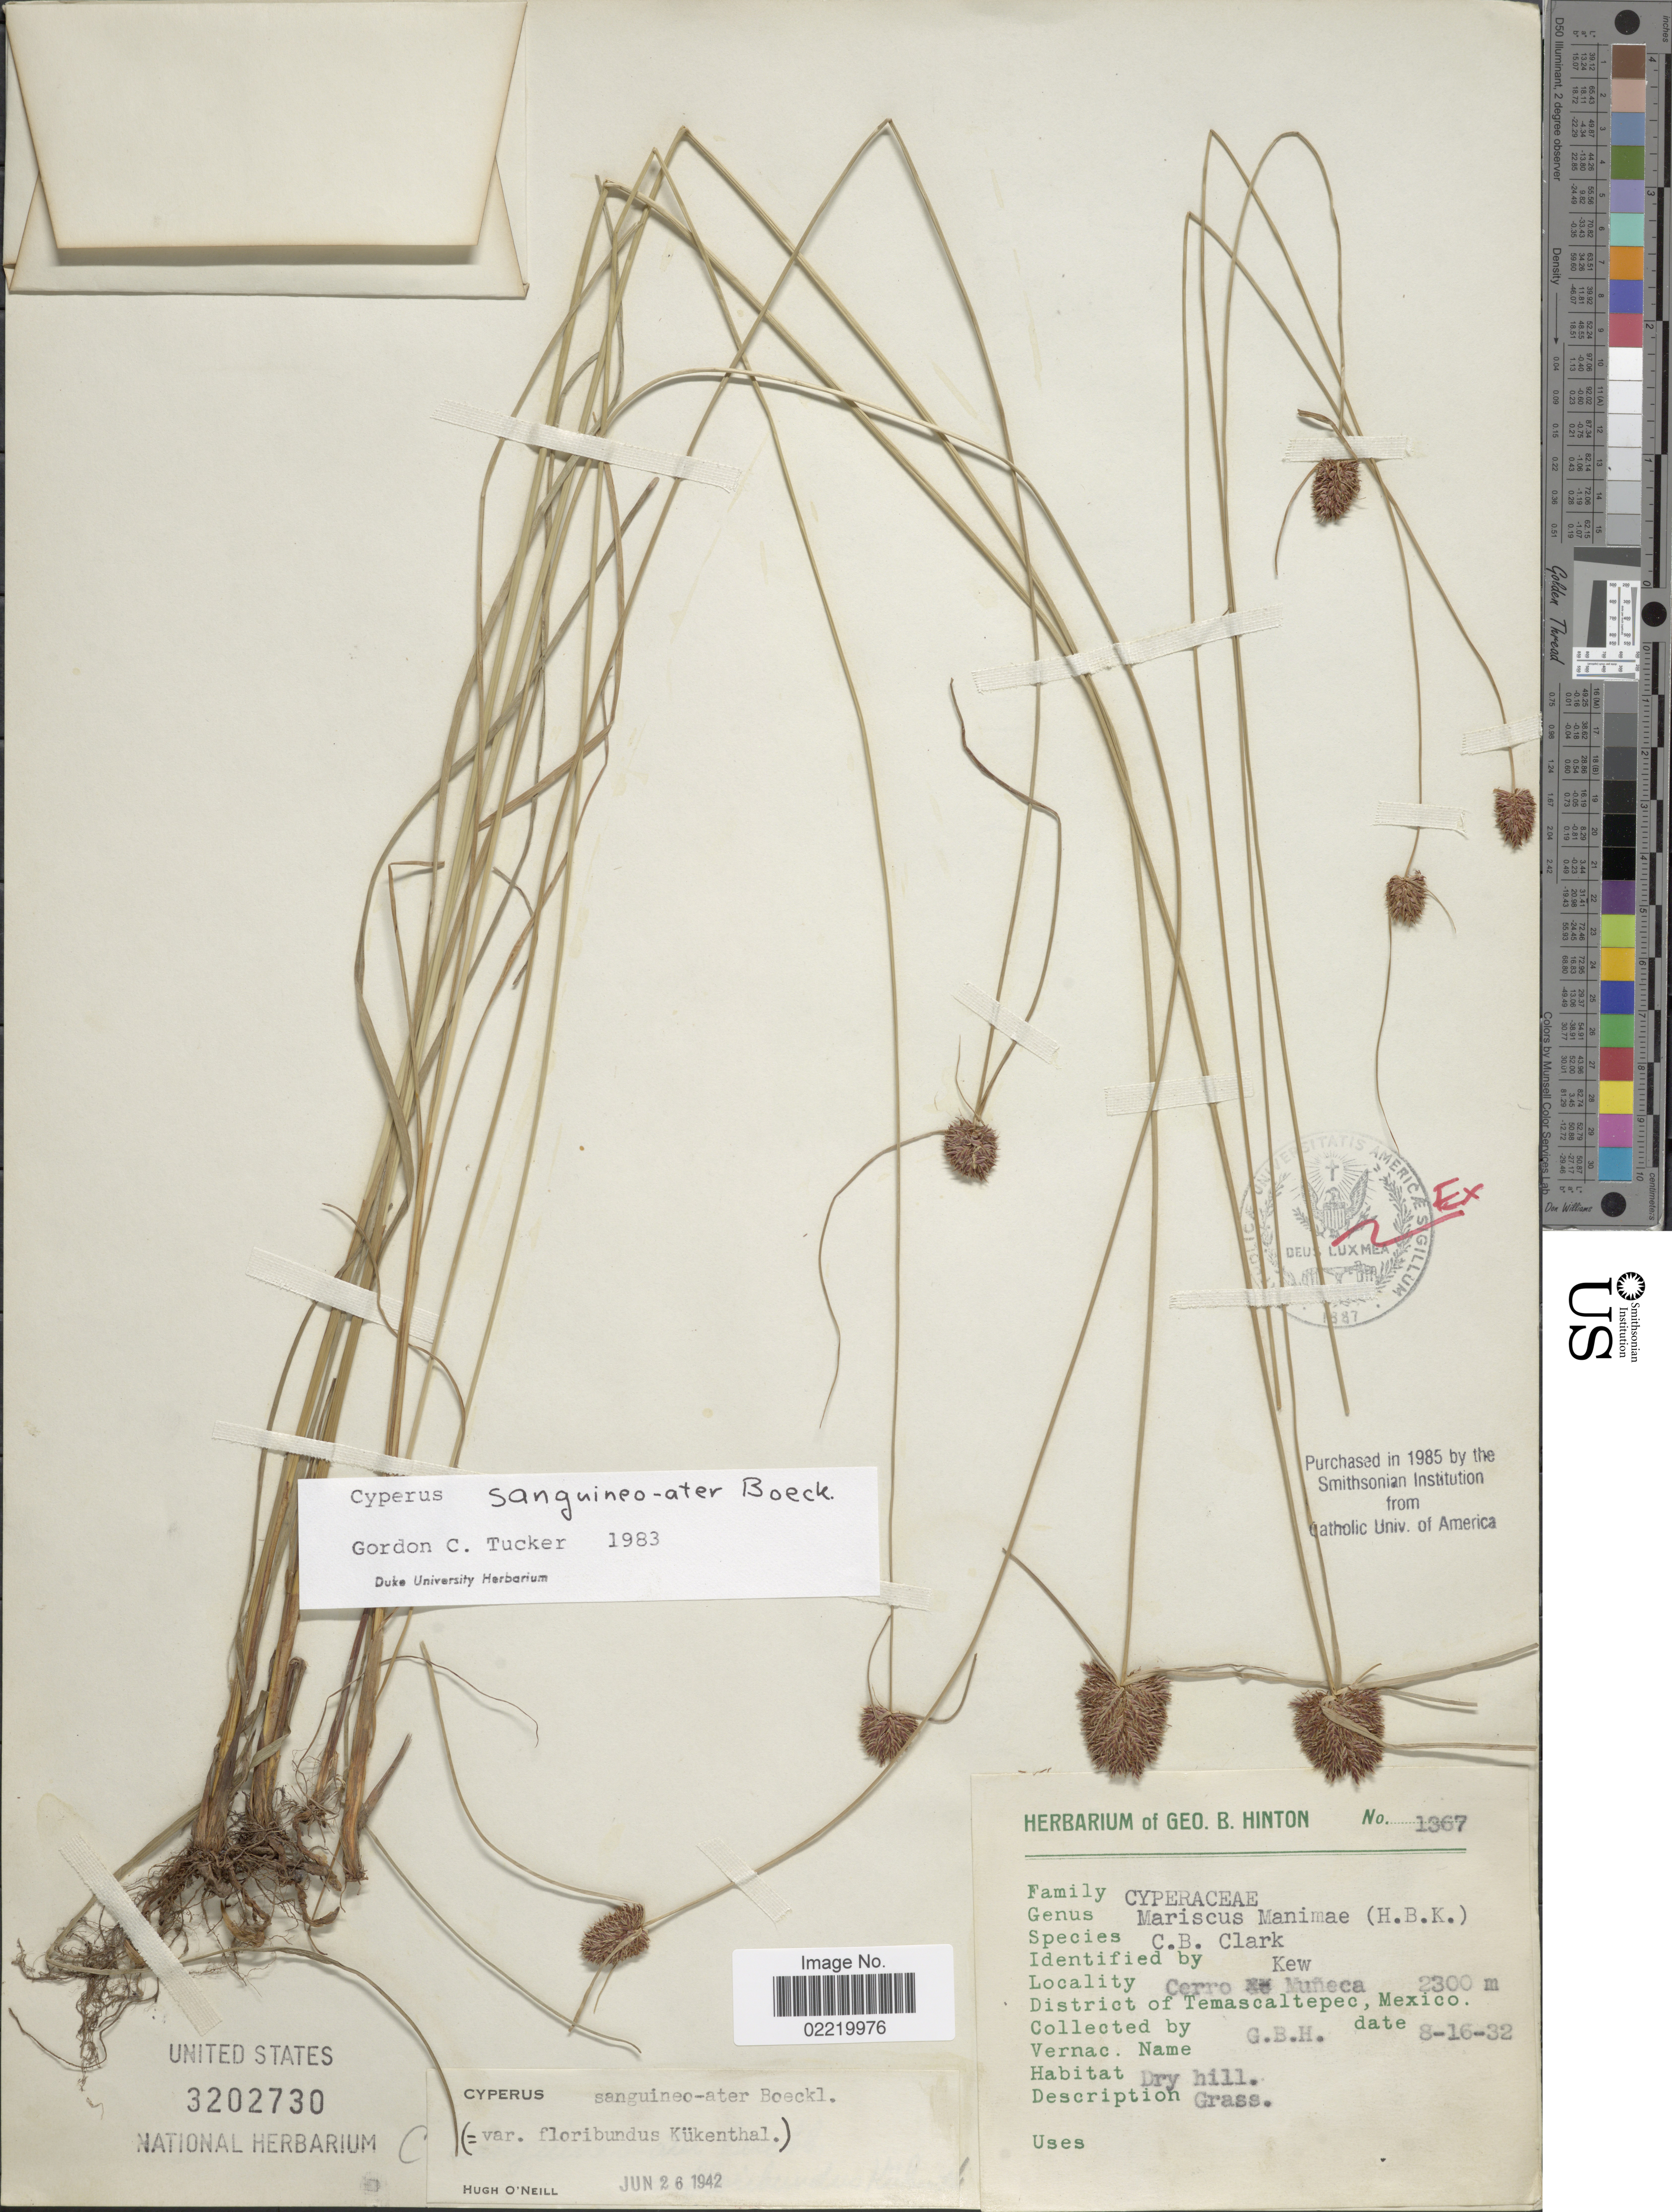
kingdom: Plantae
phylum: Tracheophyta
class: Liliopsida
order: Poales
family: Cyperaceae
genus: Cyperus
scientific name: Cyperus sanguineoater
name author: Boeckeler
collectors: G. B. Hinton & et al.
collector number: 1367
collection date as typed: Transcribed d/m/y: 16/8/32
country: Mexico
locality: Cerro Muneca, District of Temascaltepec, dry hill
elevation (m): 2300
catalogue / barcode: US 3202730